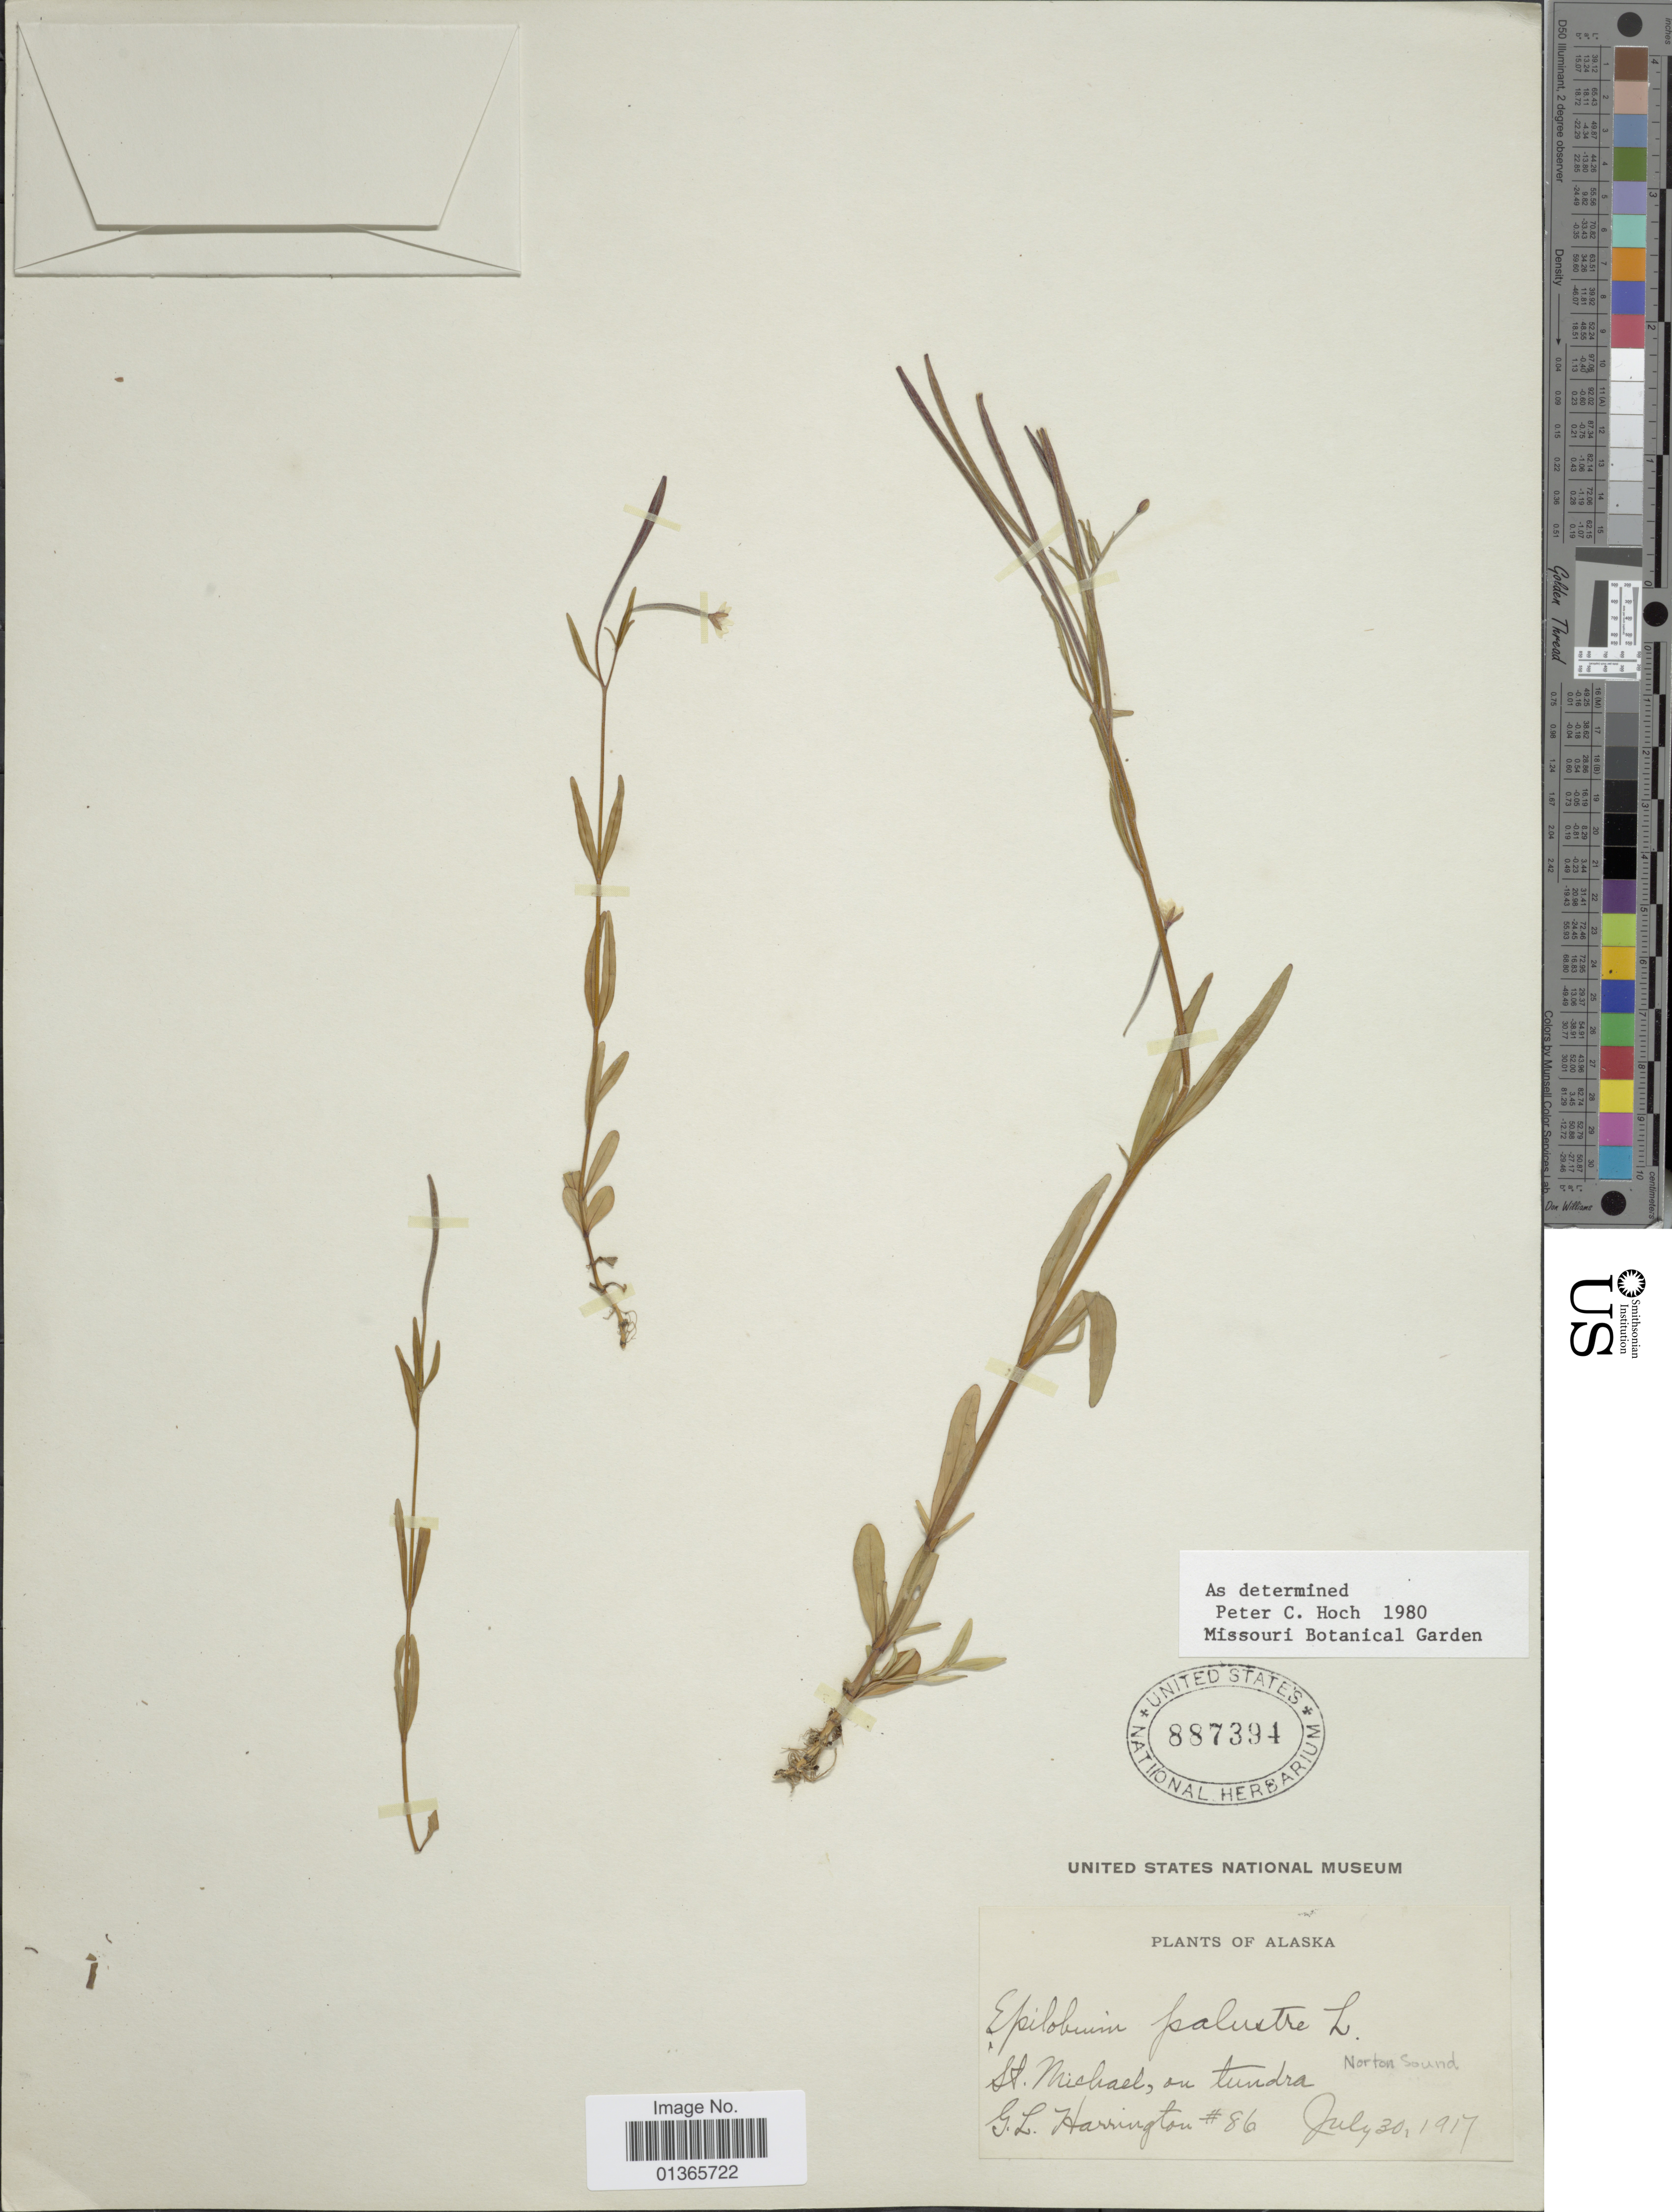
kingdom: Plantae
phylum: Tracheophyta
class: Magnoliopsida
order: Myrtales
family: Onagraceae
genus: Epilobium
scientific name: Epilobium palustre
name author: L.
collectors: G. Harrington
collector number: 86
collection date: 1917-07-30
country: United States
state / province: Alaska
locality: St. Michael, on tundra. Norton Sound.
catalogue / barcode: US 887394